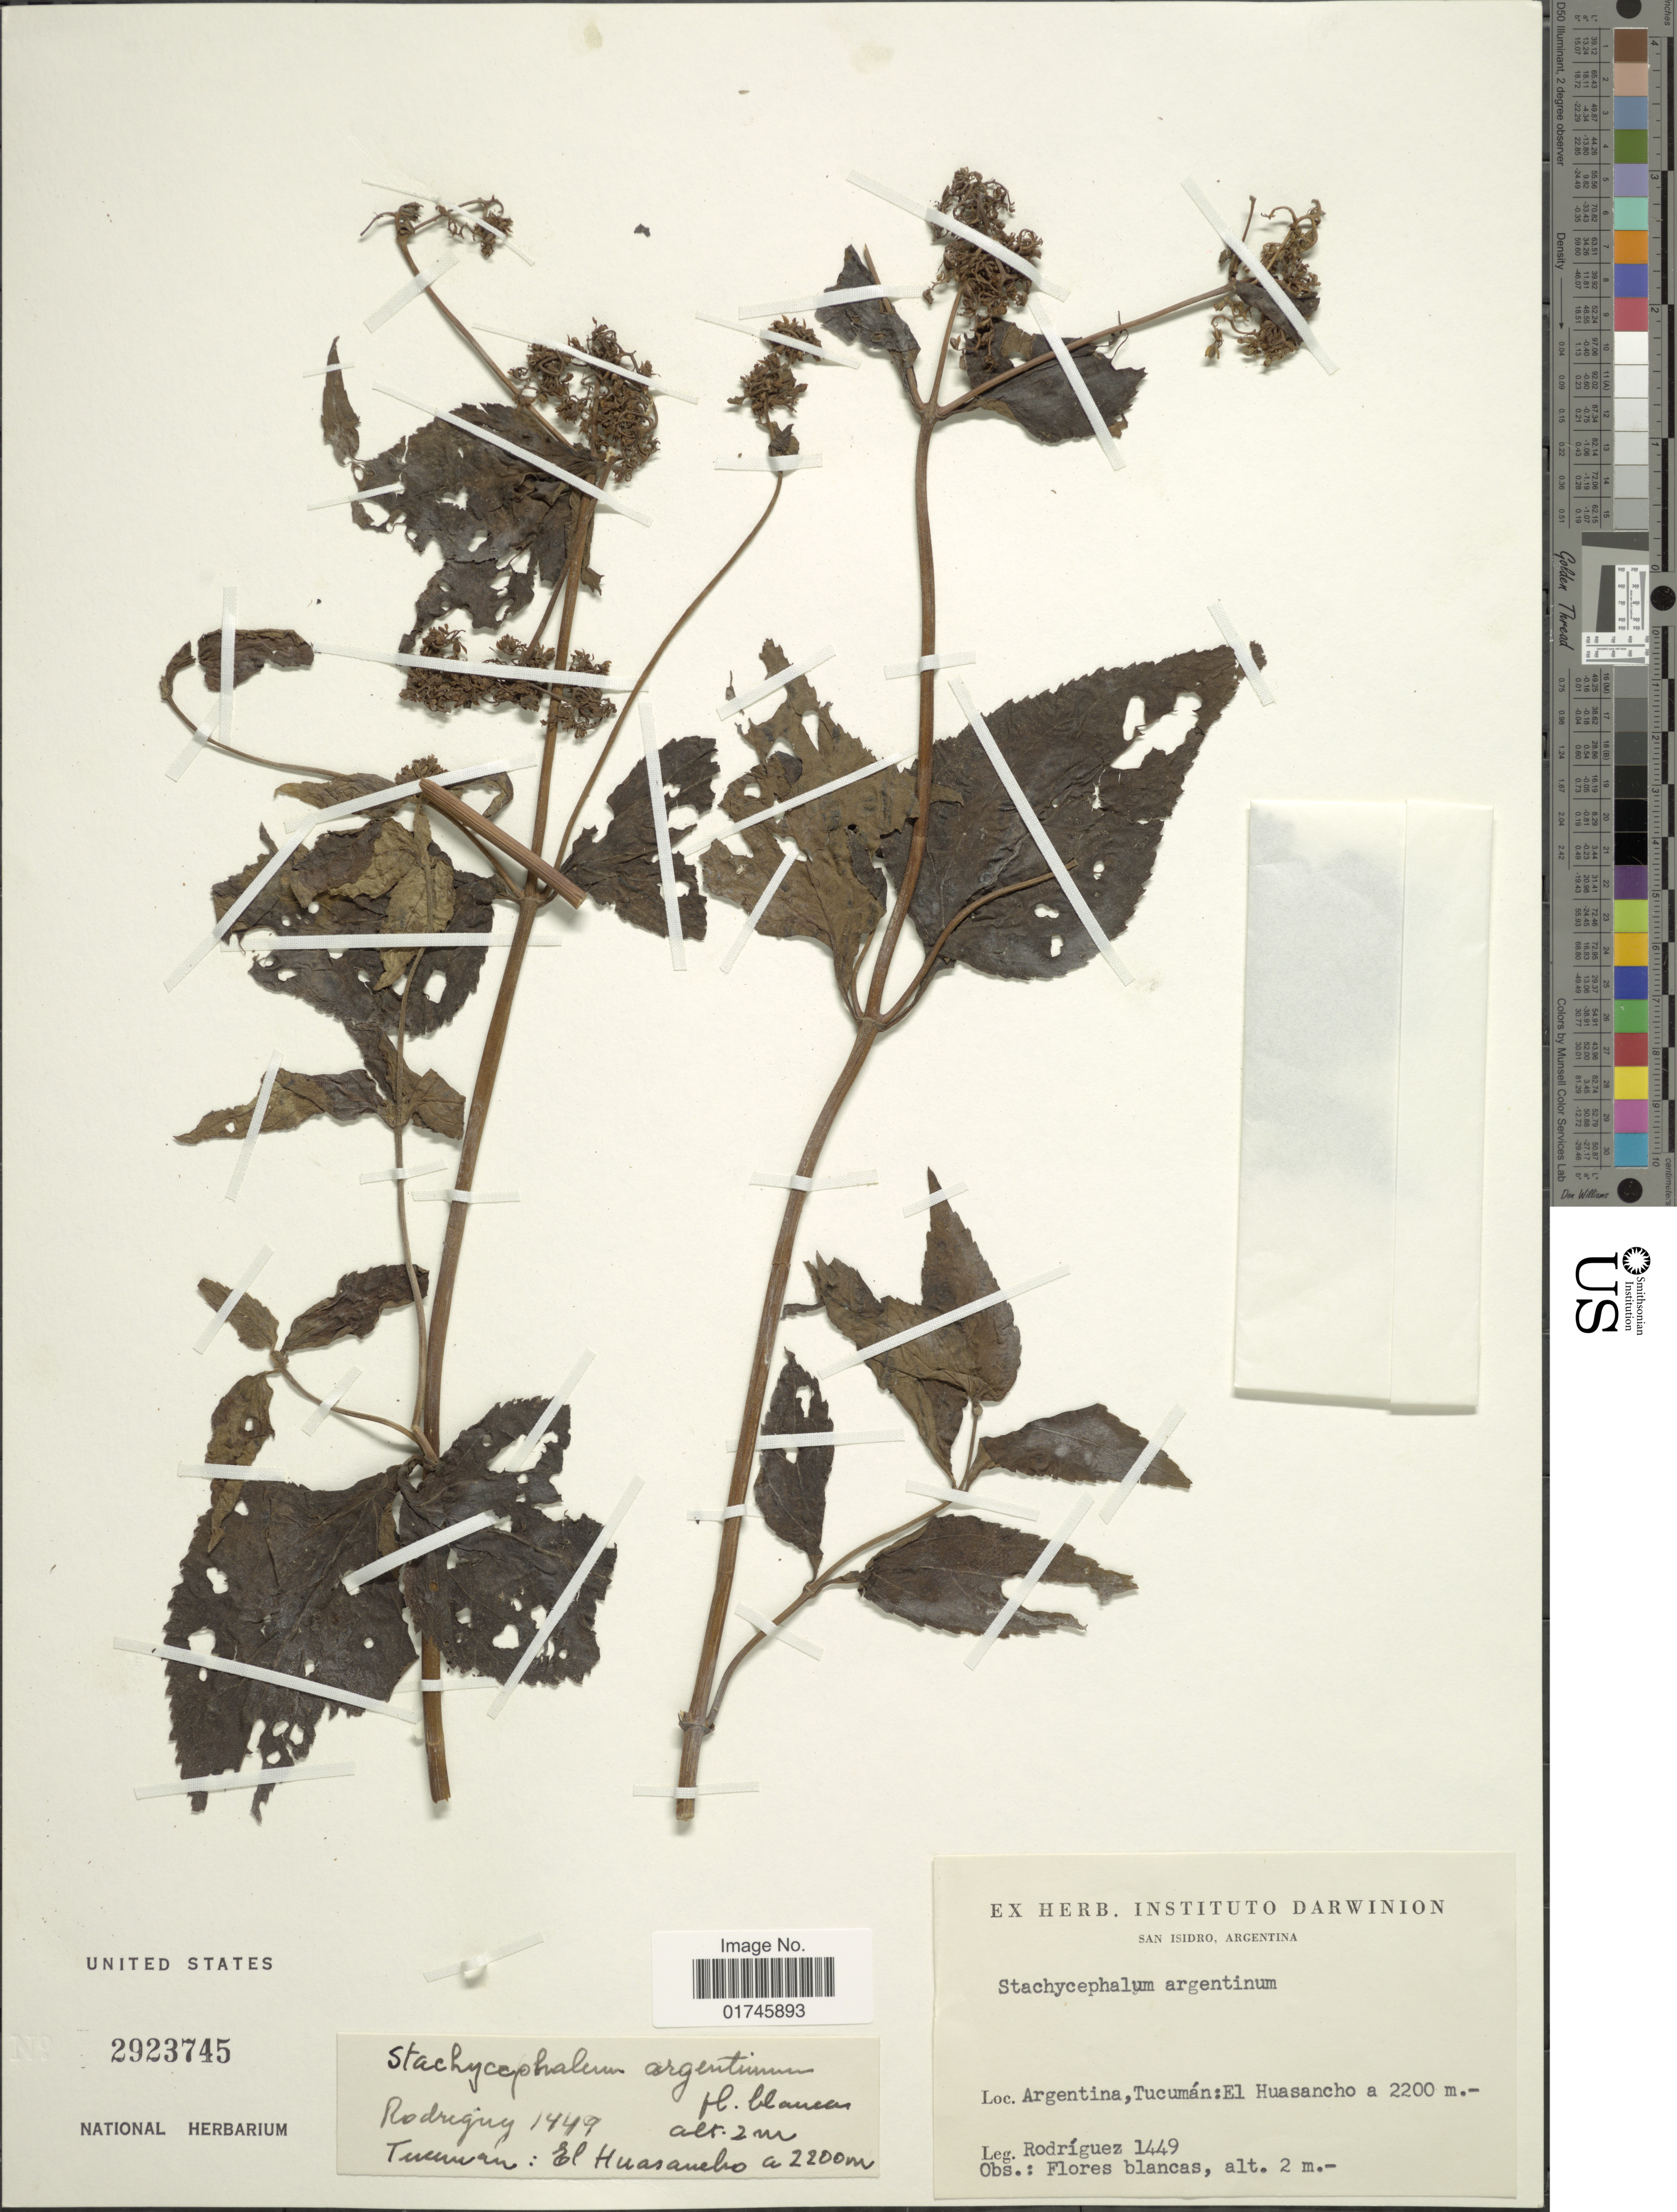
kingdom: Plantae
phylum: Tracheophyta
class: Magnoliopsida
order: Asterales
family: Asteraceae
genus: Stachycephalum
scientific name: Stachycephalum argentinum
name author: Griseb.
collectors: Rodriguez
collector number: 1449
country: Argentina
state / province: Tucuman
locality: Argentina, Tucuman: El Huasancho.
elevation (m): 2200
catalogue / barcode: US 2923745